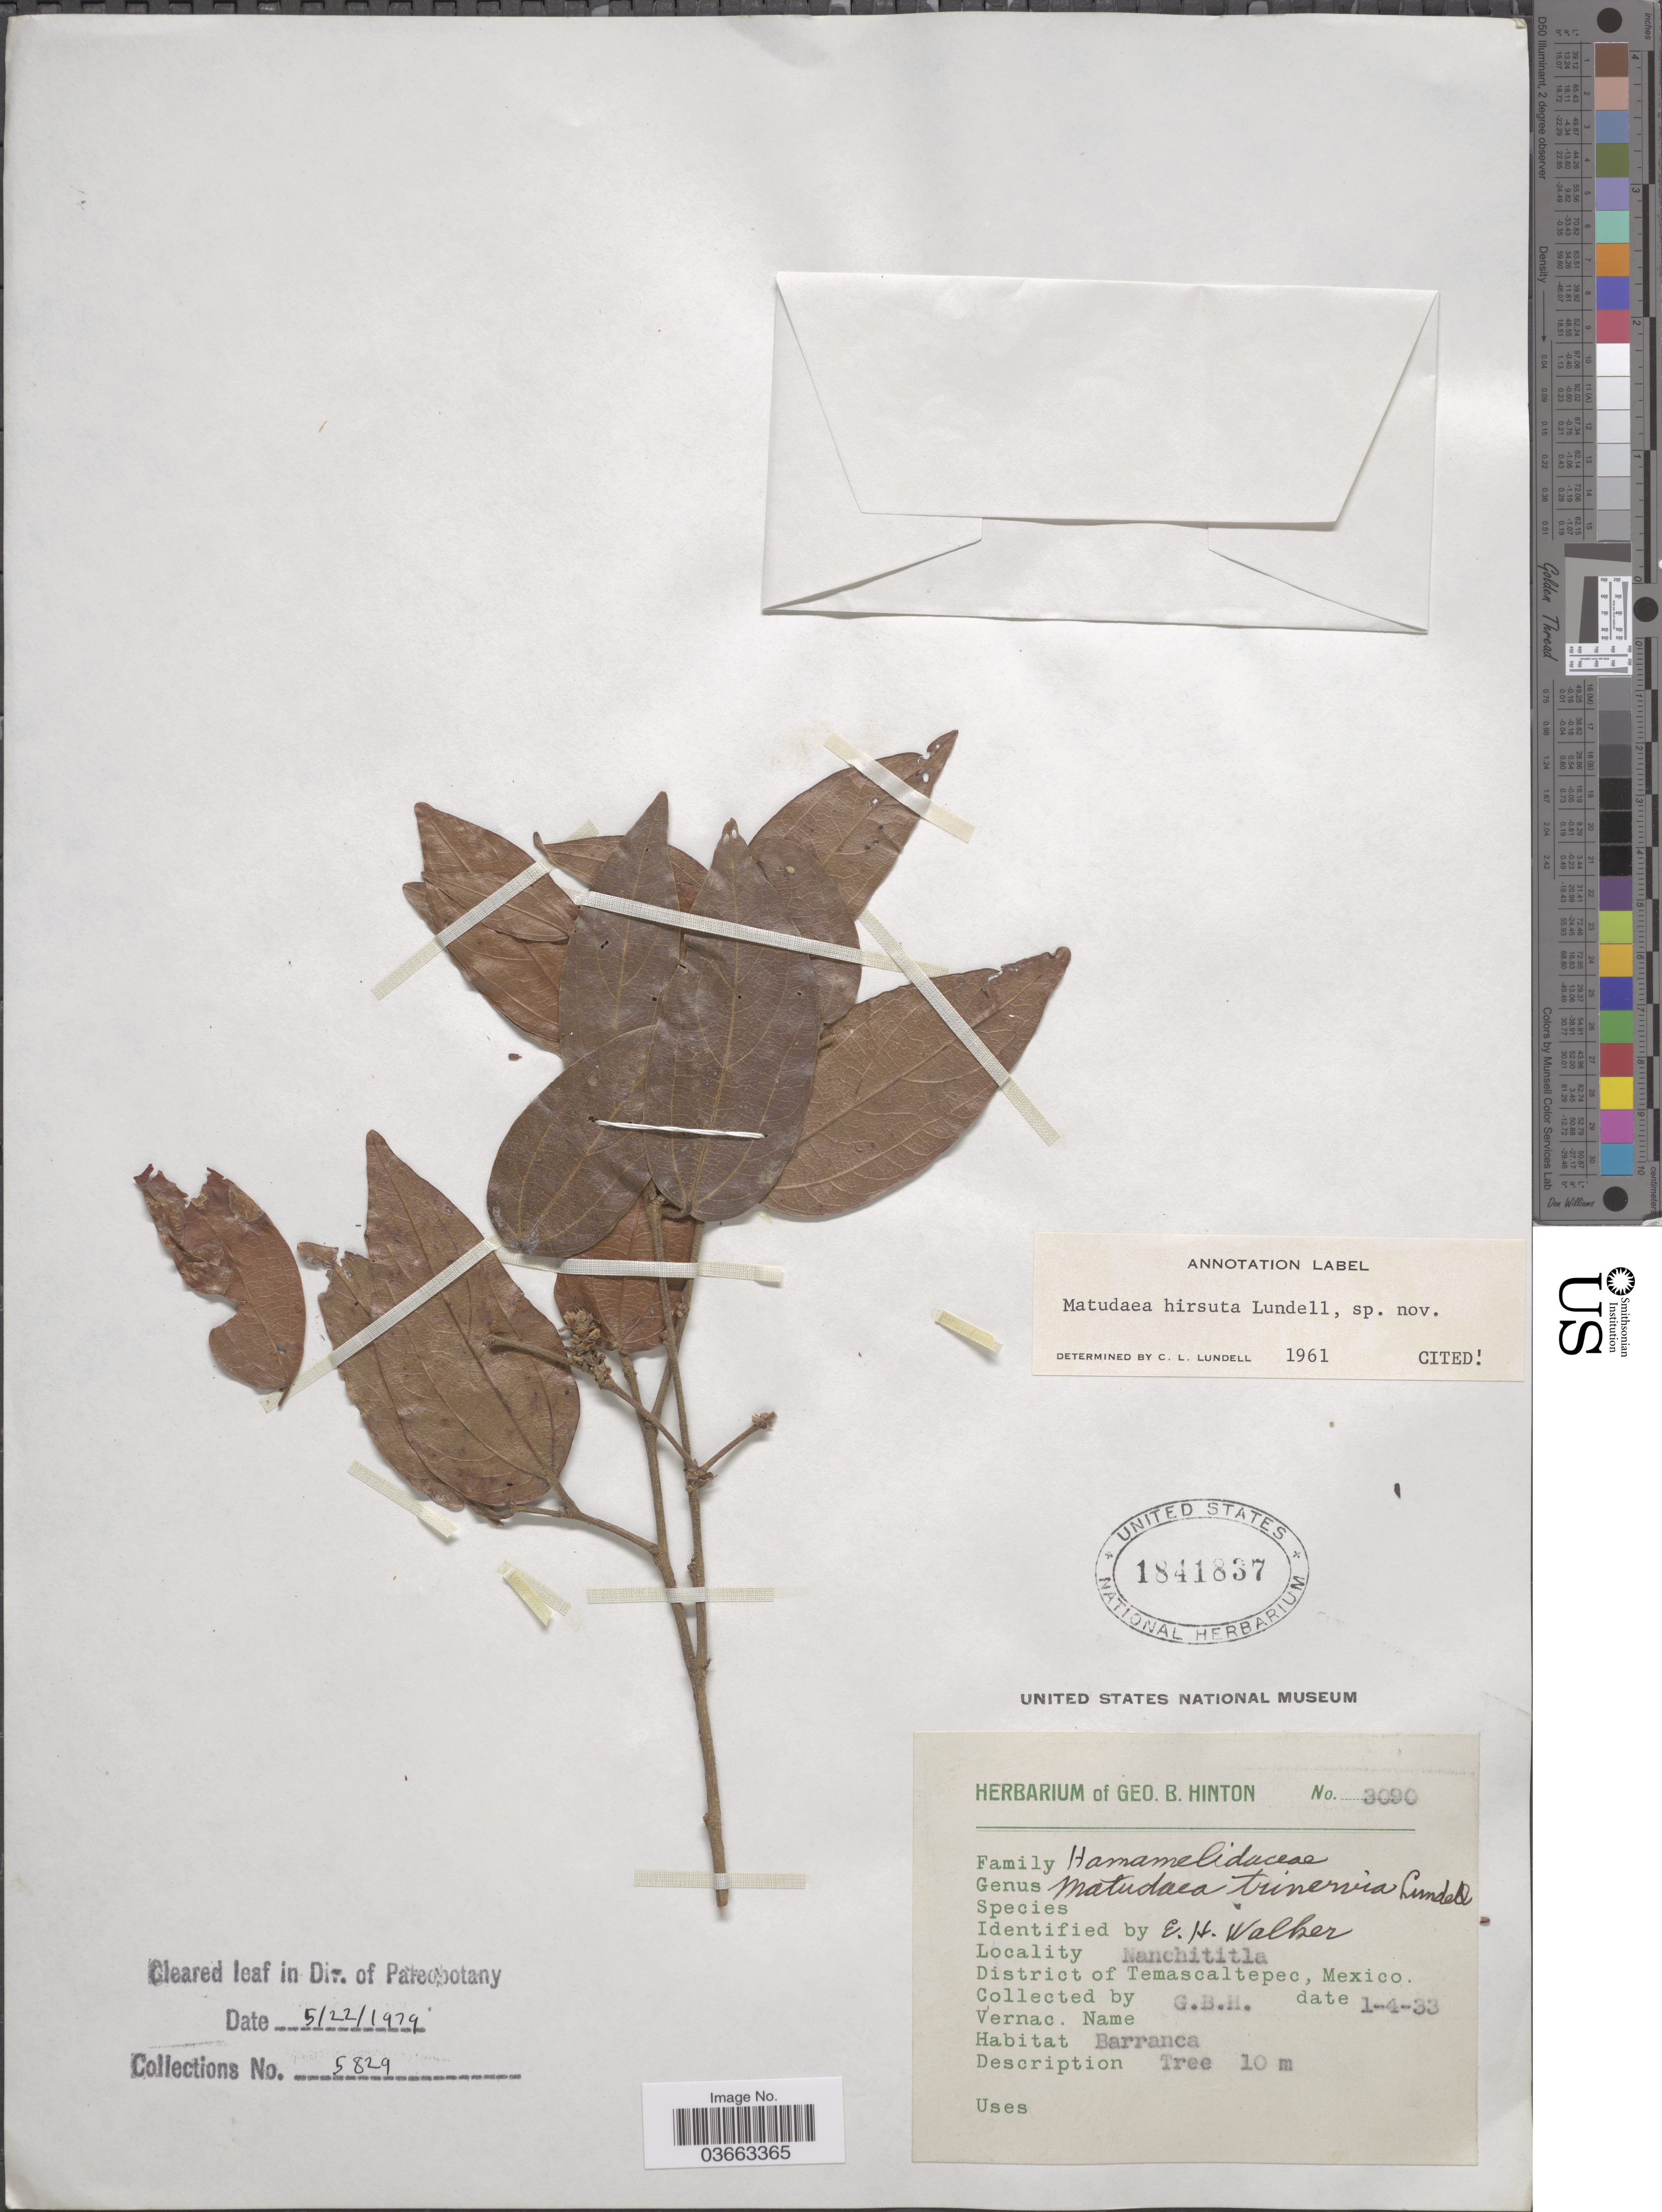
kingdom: Plantae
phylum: Tracheophyta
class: Magnoliopsida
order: Saxifragales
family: Hamamelidaceae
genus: Matudaea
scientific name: Matudaea hirsuta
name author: Lundell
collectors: G. B. Hinton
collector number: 3090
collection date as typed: Transcribed d/m/y: 1/4/33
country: Mexico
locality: Nanchititla. District of Temascaltepec.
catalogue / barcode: US 1841837